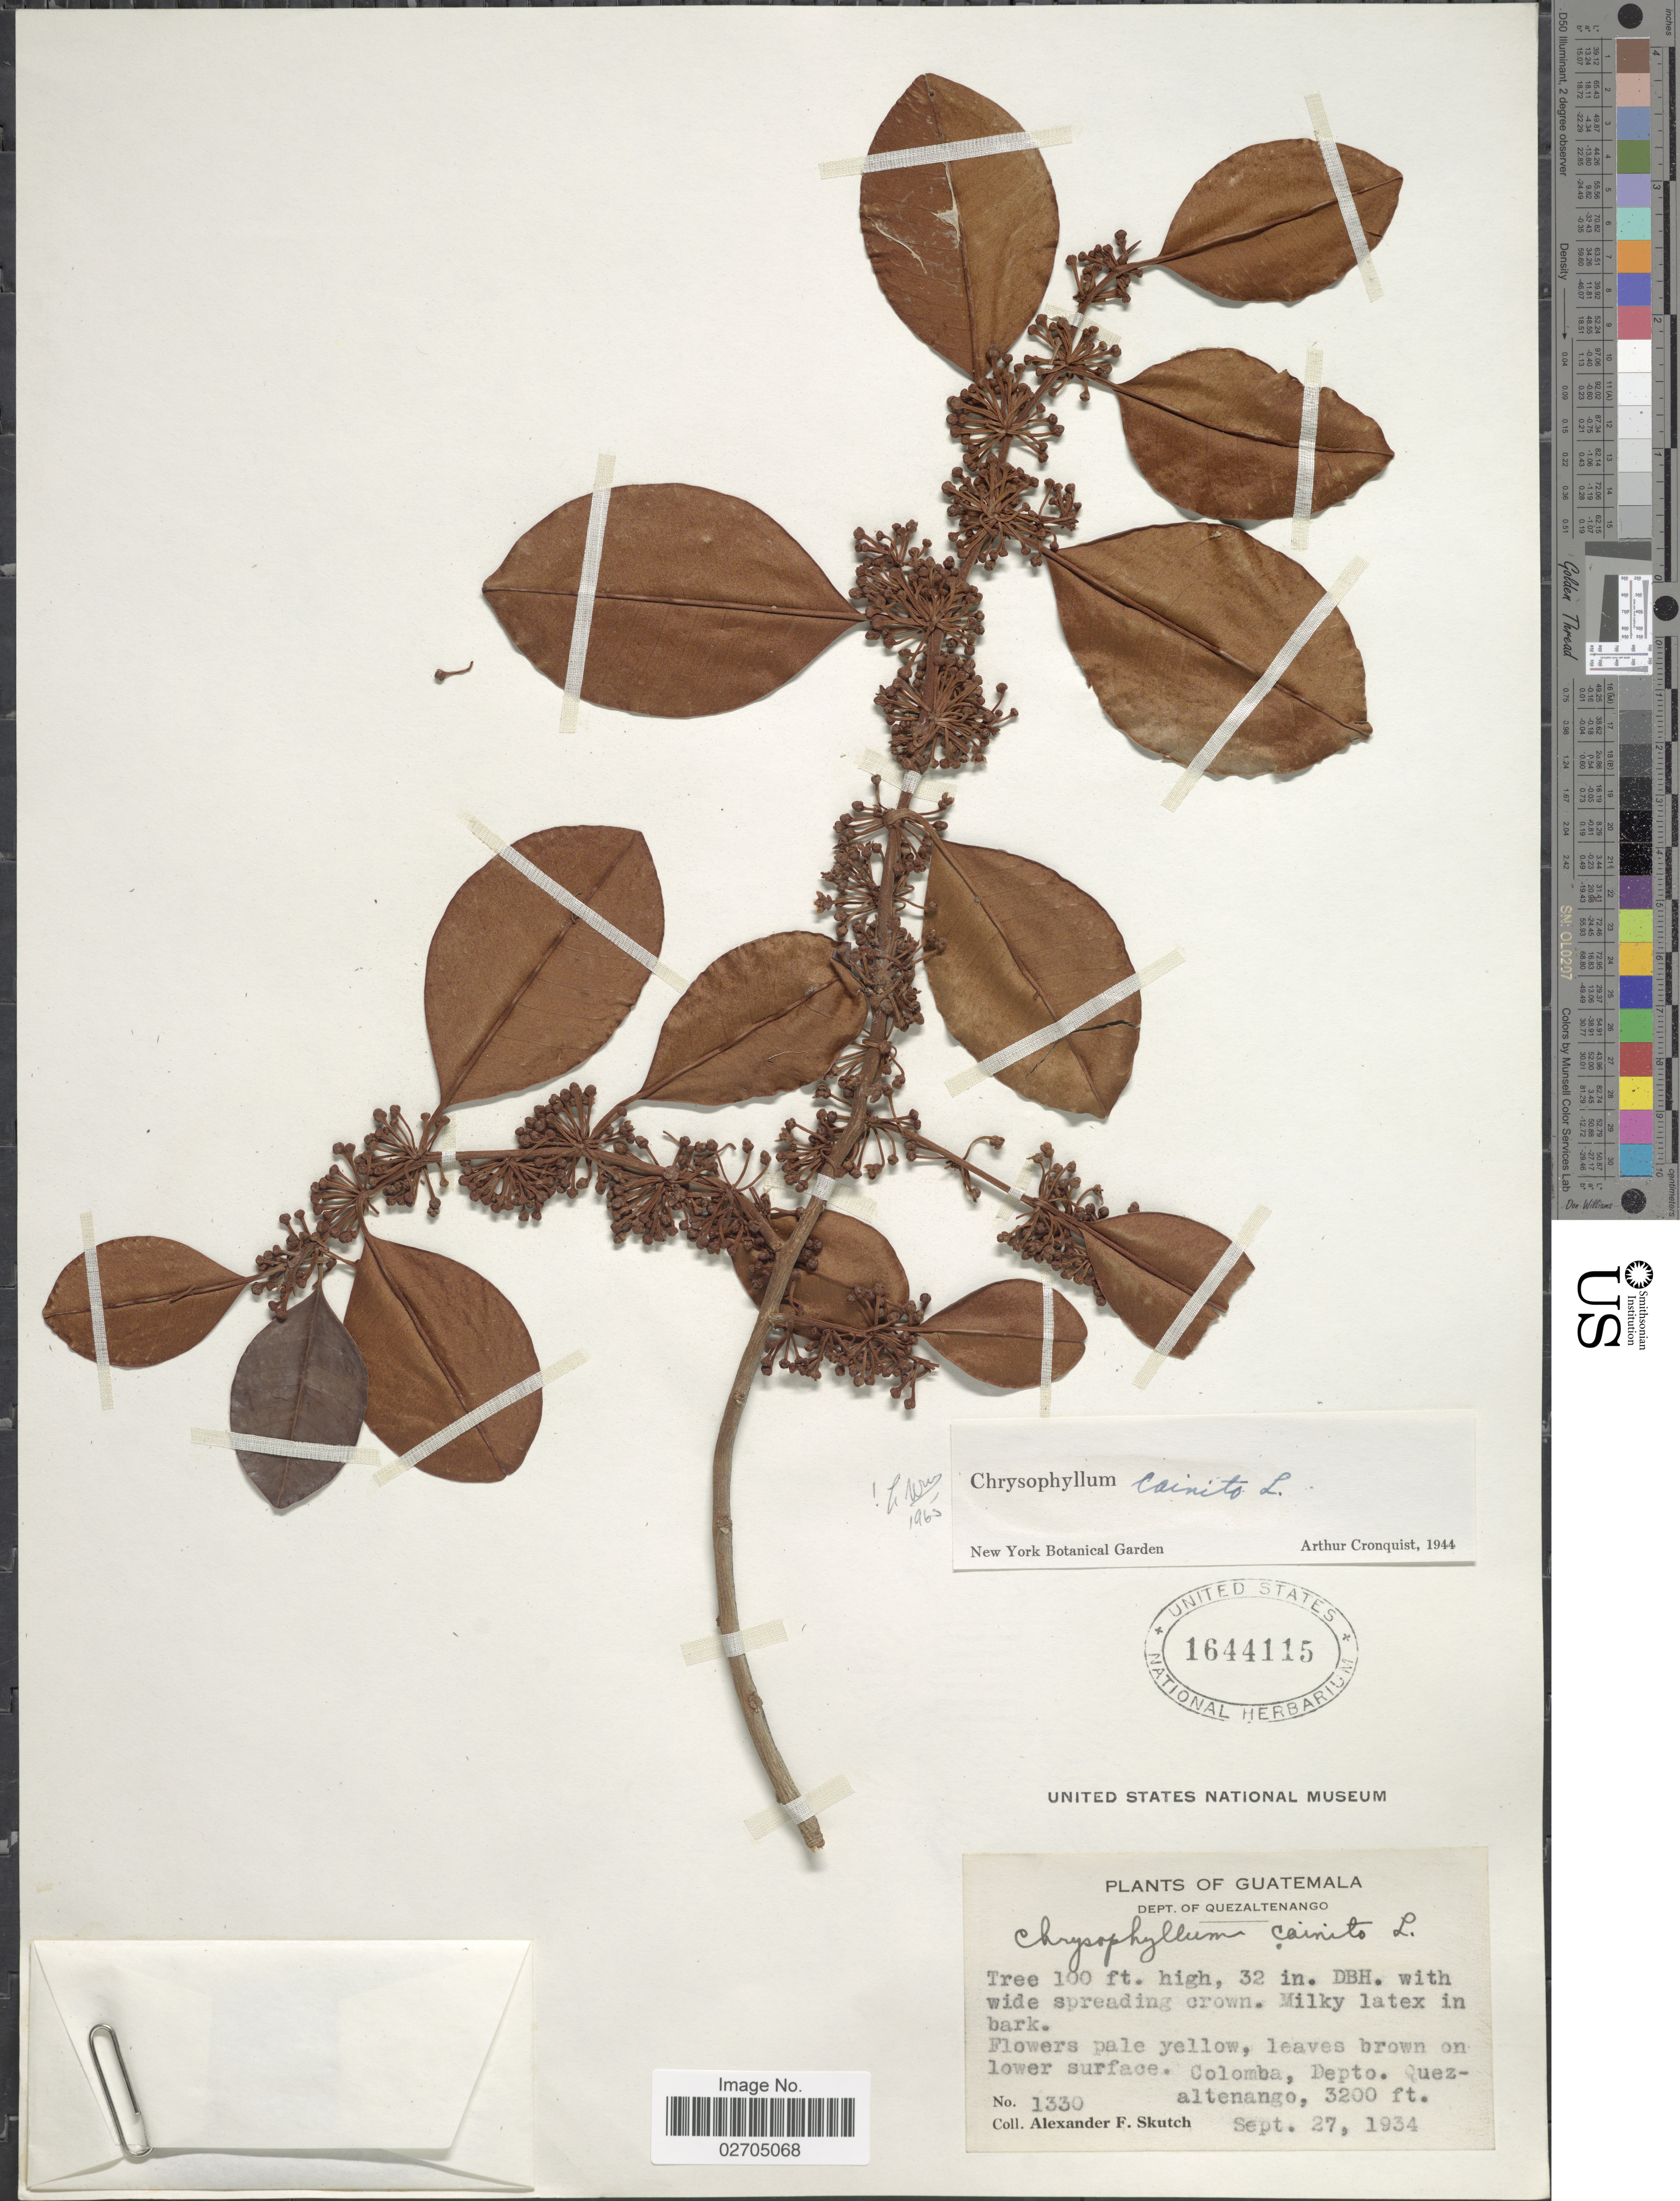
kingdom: Plantae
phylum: Tracheophyta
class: Magnoliopsida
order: Ericales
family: Sapotaceae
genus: Chrysophyllum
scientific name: Chrysophyllum cainito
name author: L.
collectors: A. F. Skutch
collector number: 1330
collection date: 1934-09-27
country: Guatemala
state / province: Quetzaltenango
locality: Colomba, Depto. Quezaltenango.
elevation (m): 975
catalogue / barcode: US 1644115